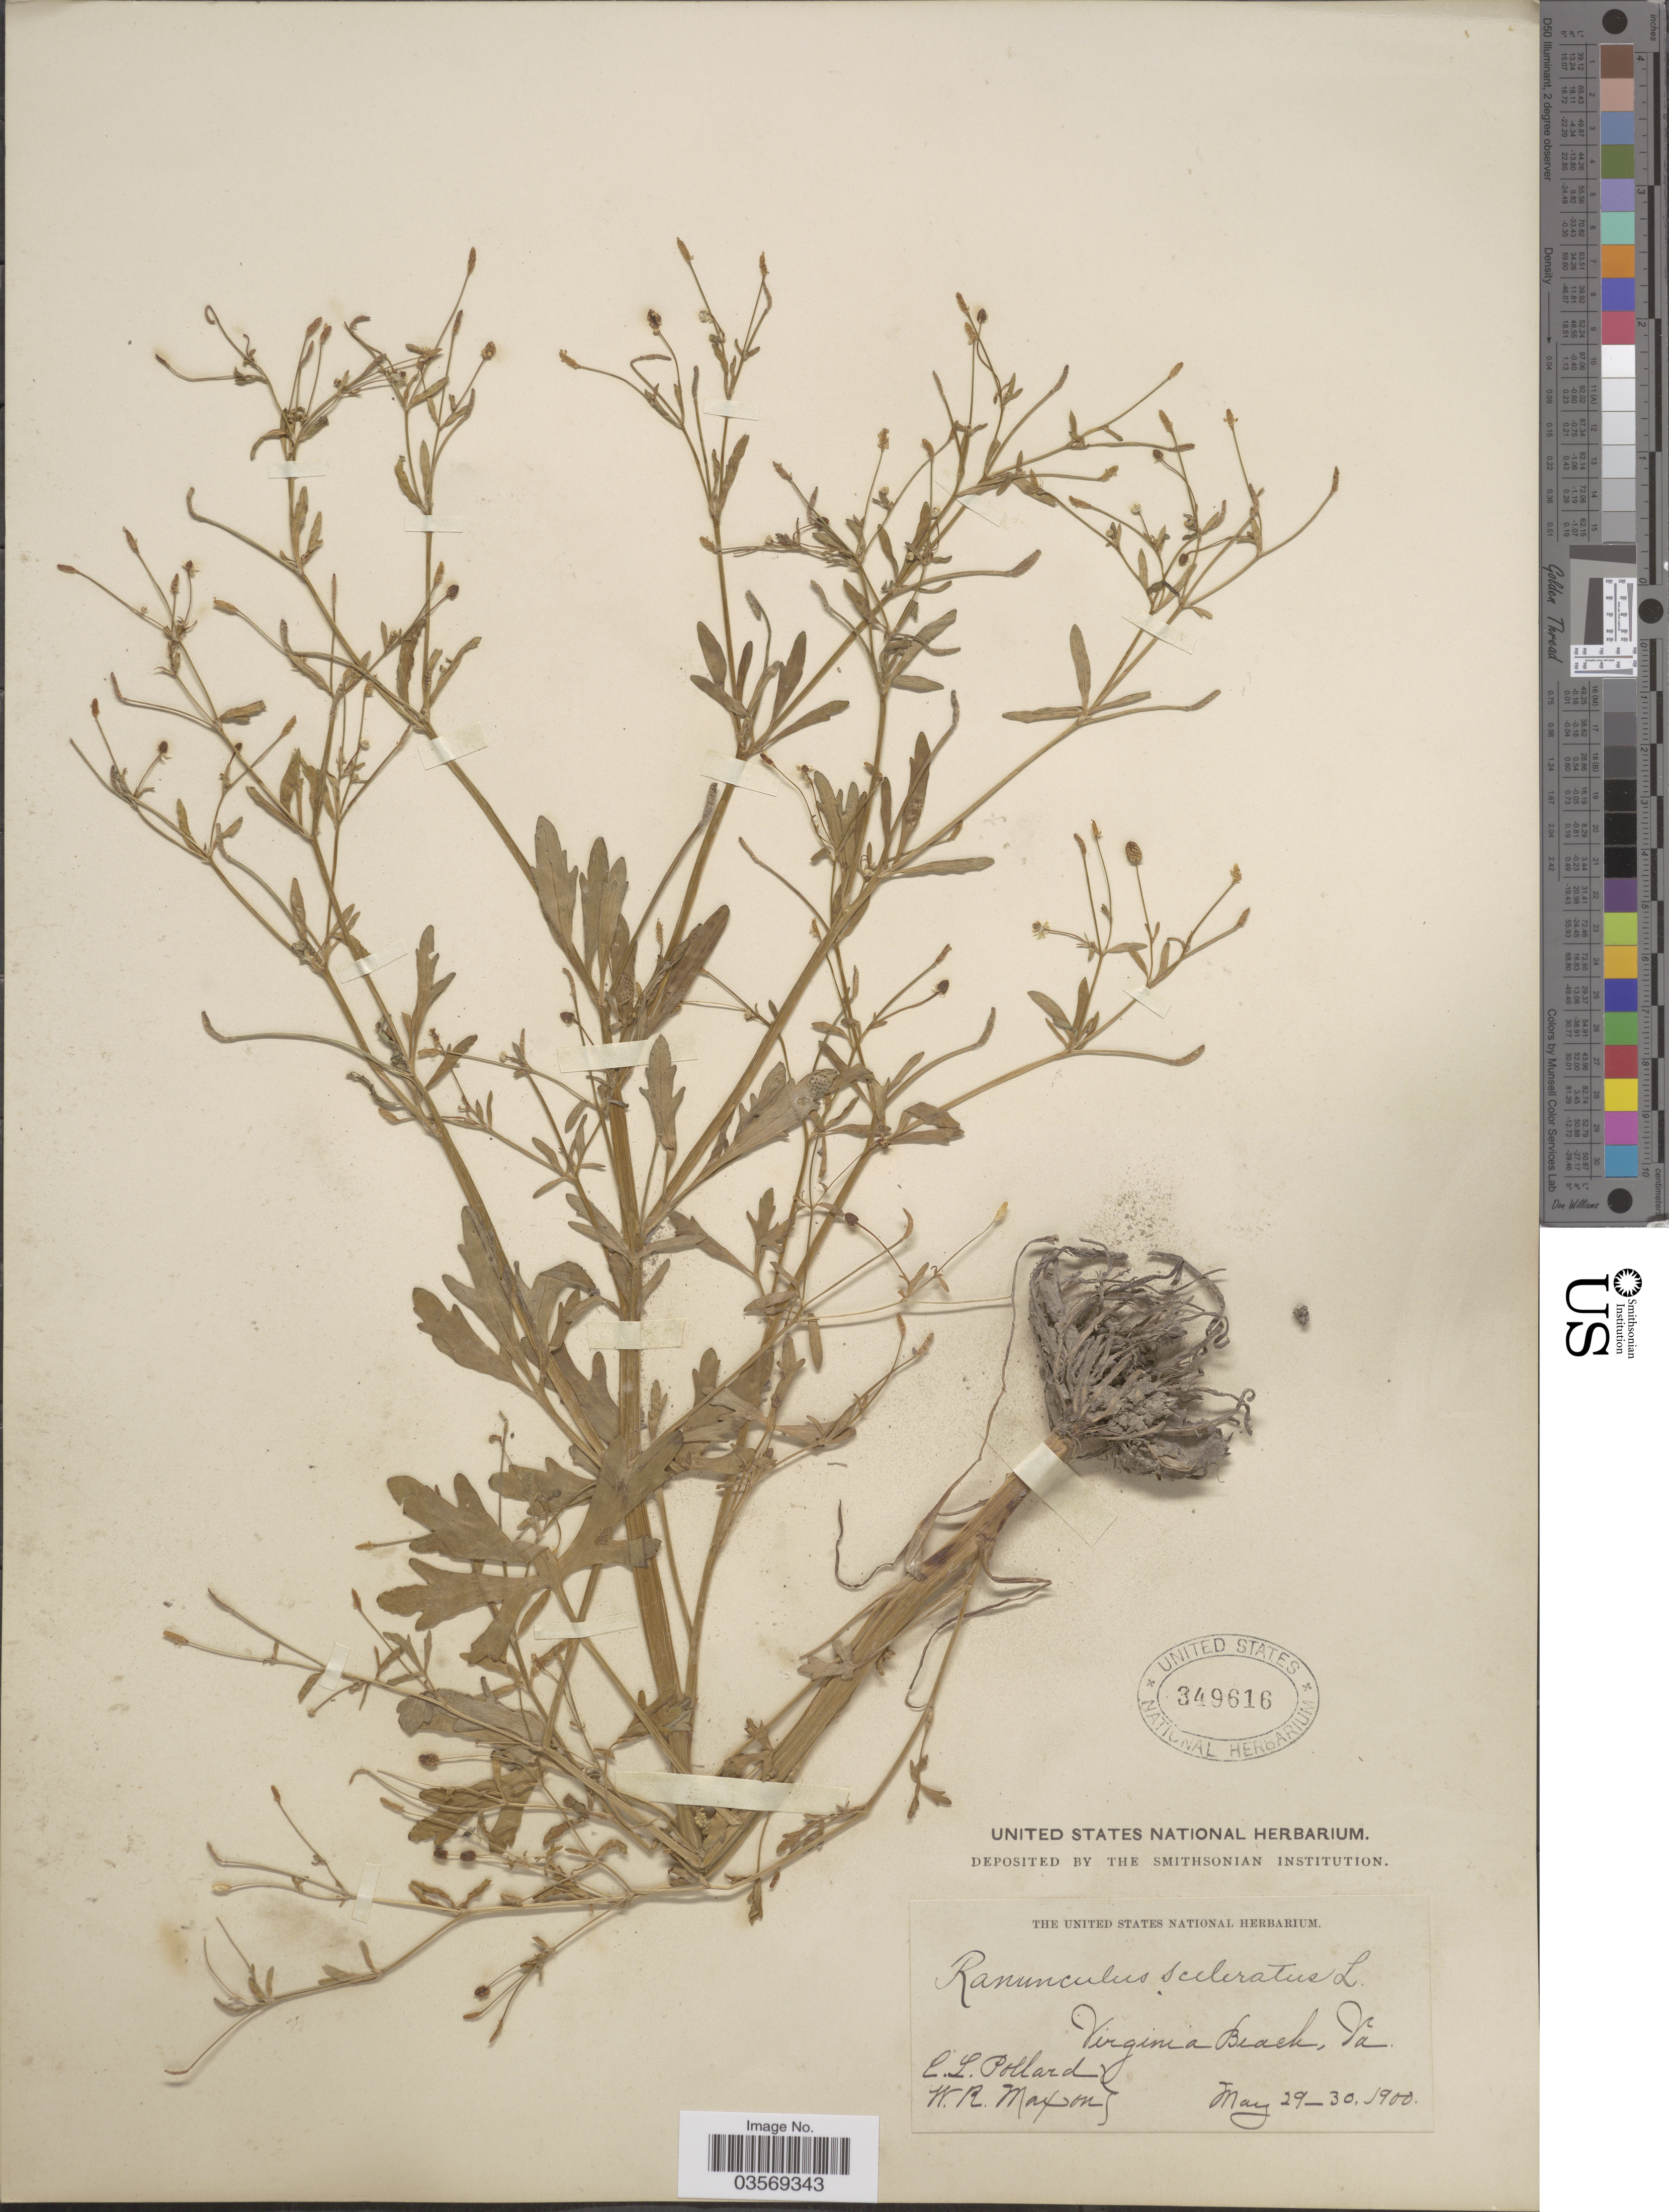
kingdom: Plantae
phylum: Tracheophyta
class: Magnoliopsida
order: Ranunculales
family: Ranunculaceae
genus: Ranunculus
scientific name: Ranunculus sceleratus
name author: L.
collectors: C. L. Pollard & W. R. Maxon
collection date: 1900-05-29/1900-05-30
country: United States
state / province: Virginia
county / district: City of Virginia Beach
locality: Virginia Beach.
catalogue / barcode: US 349616